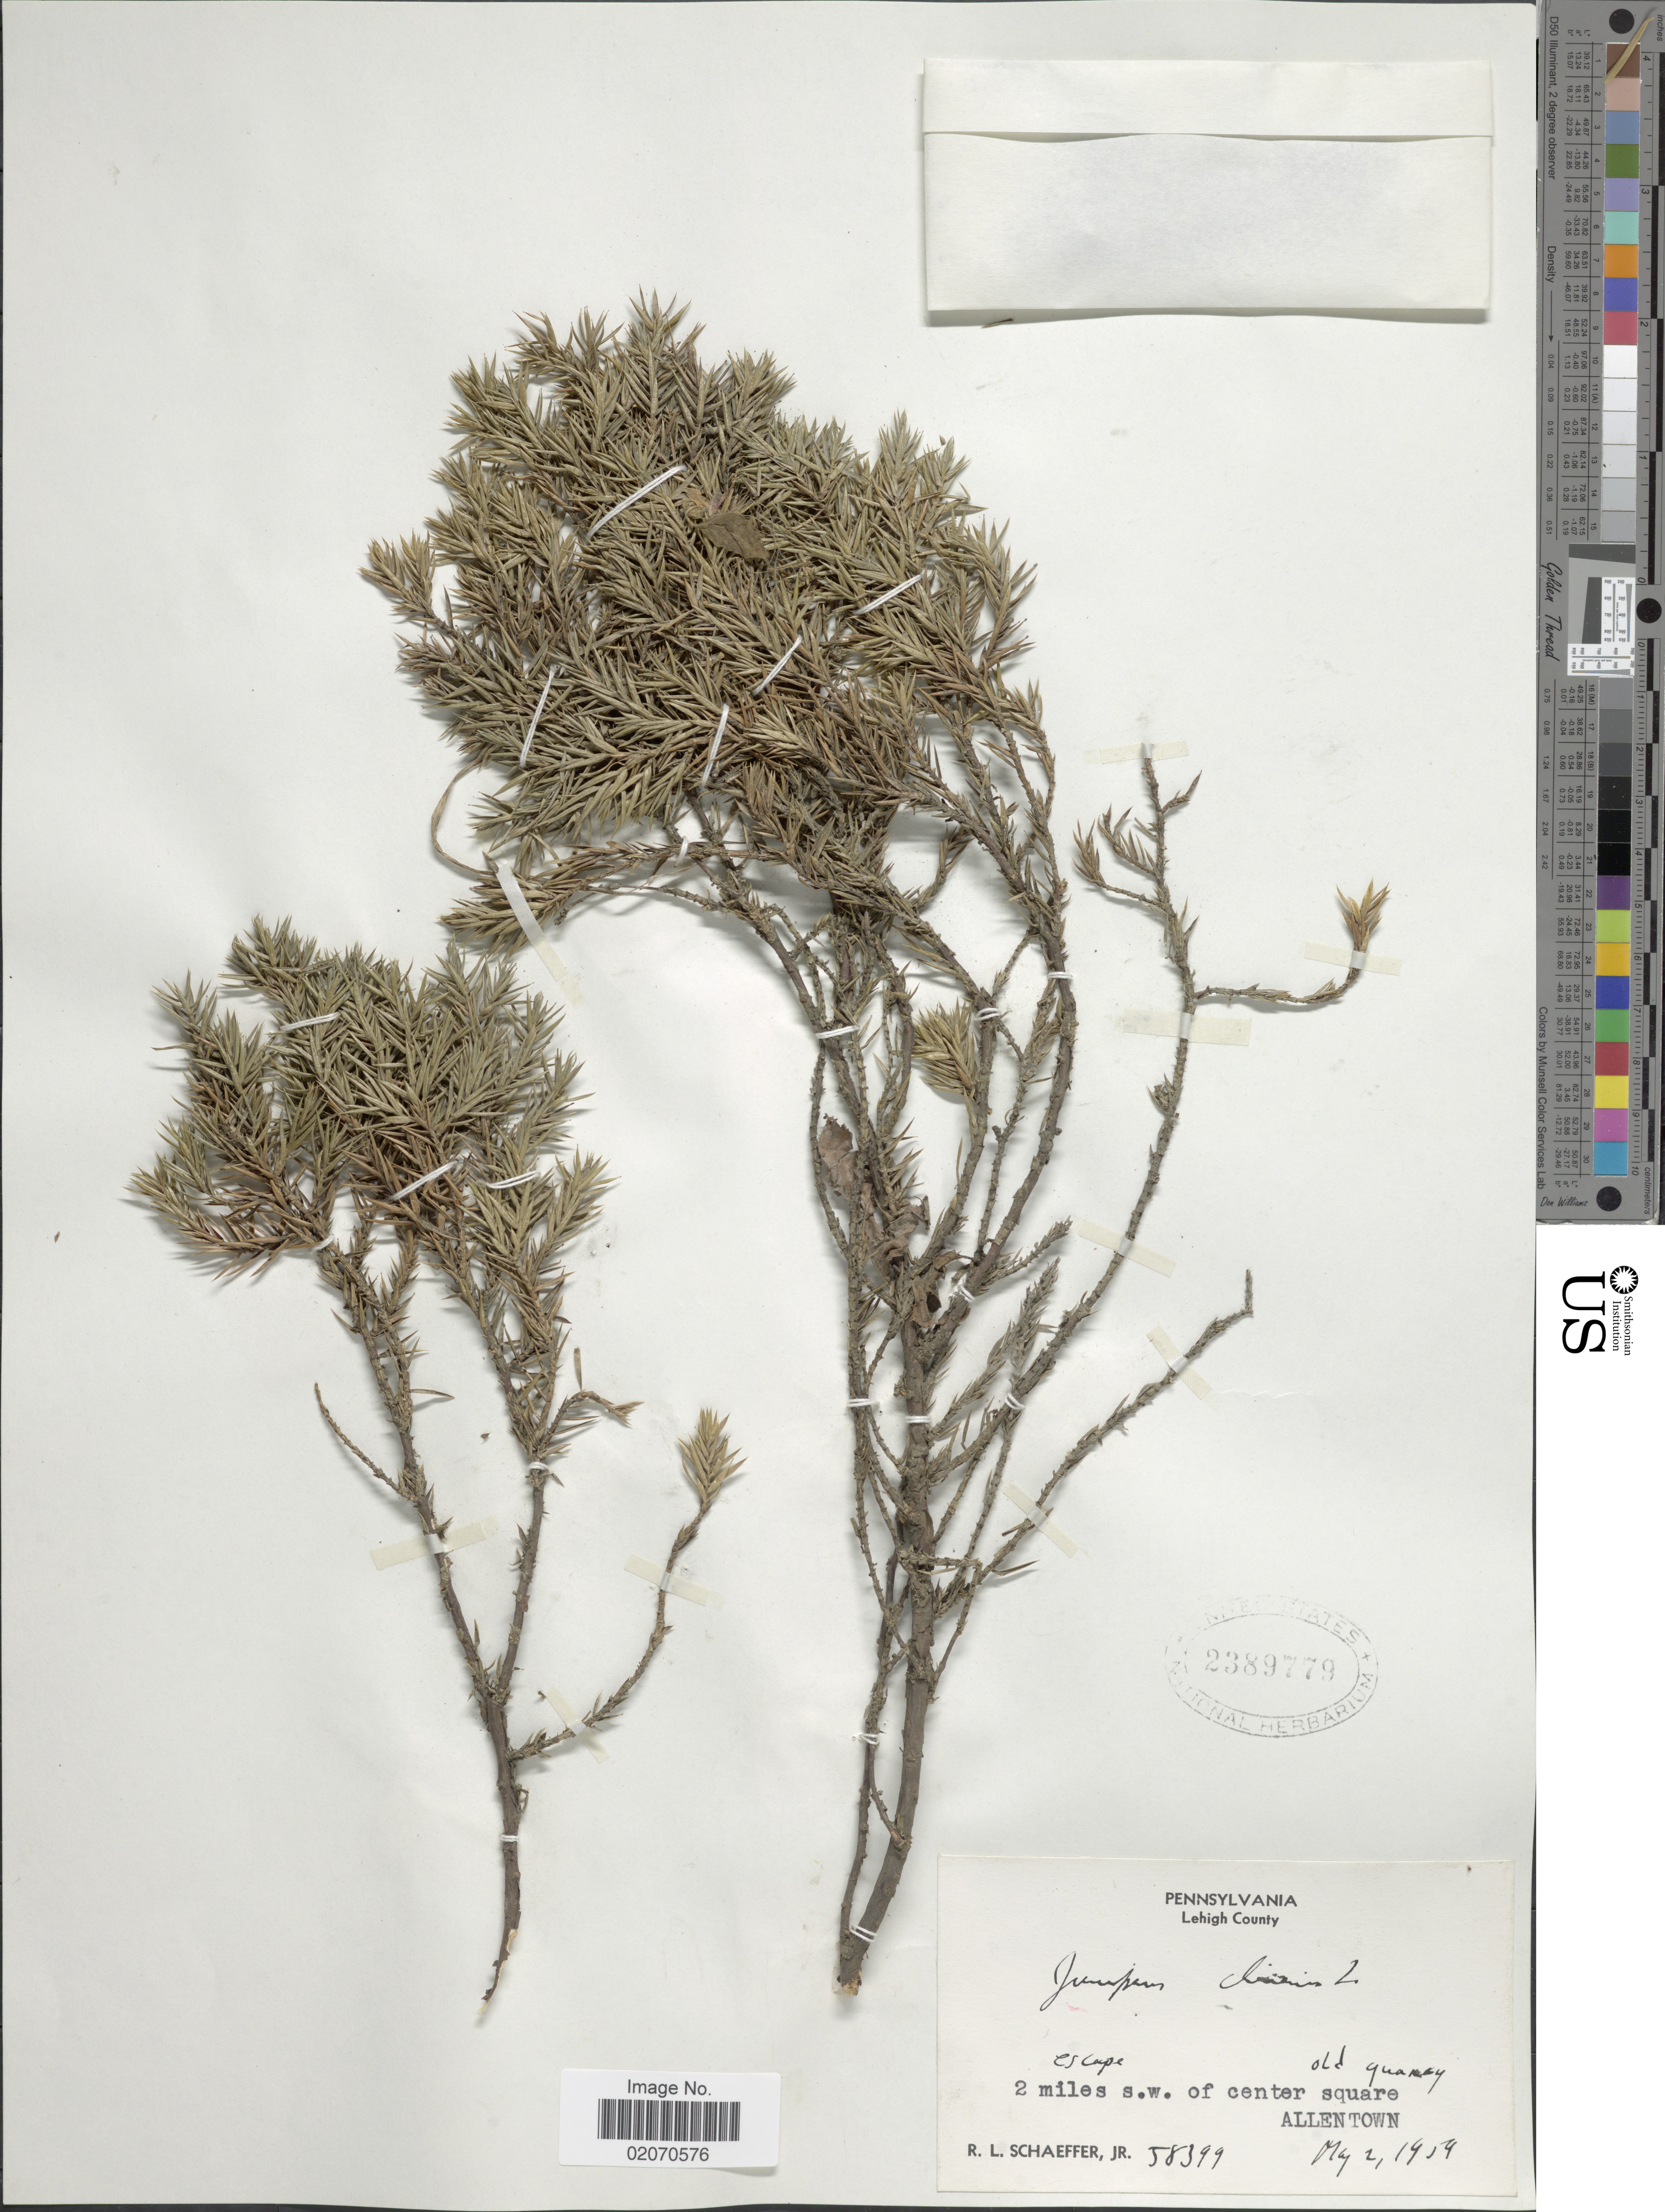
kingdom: Plantae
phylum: Tracheophyta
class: Pinopsida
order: Pinales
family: Cupressaceae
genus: Juniperus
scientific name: Juniperus chinensis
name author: L.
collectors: R. L. Schaeffer Jr.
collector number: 58399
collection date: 1959-05-02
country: United States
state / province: Pennsylvania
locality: Lehigh County, 2 miles s.w. of Center square, Allentown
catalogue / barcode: US 2389779